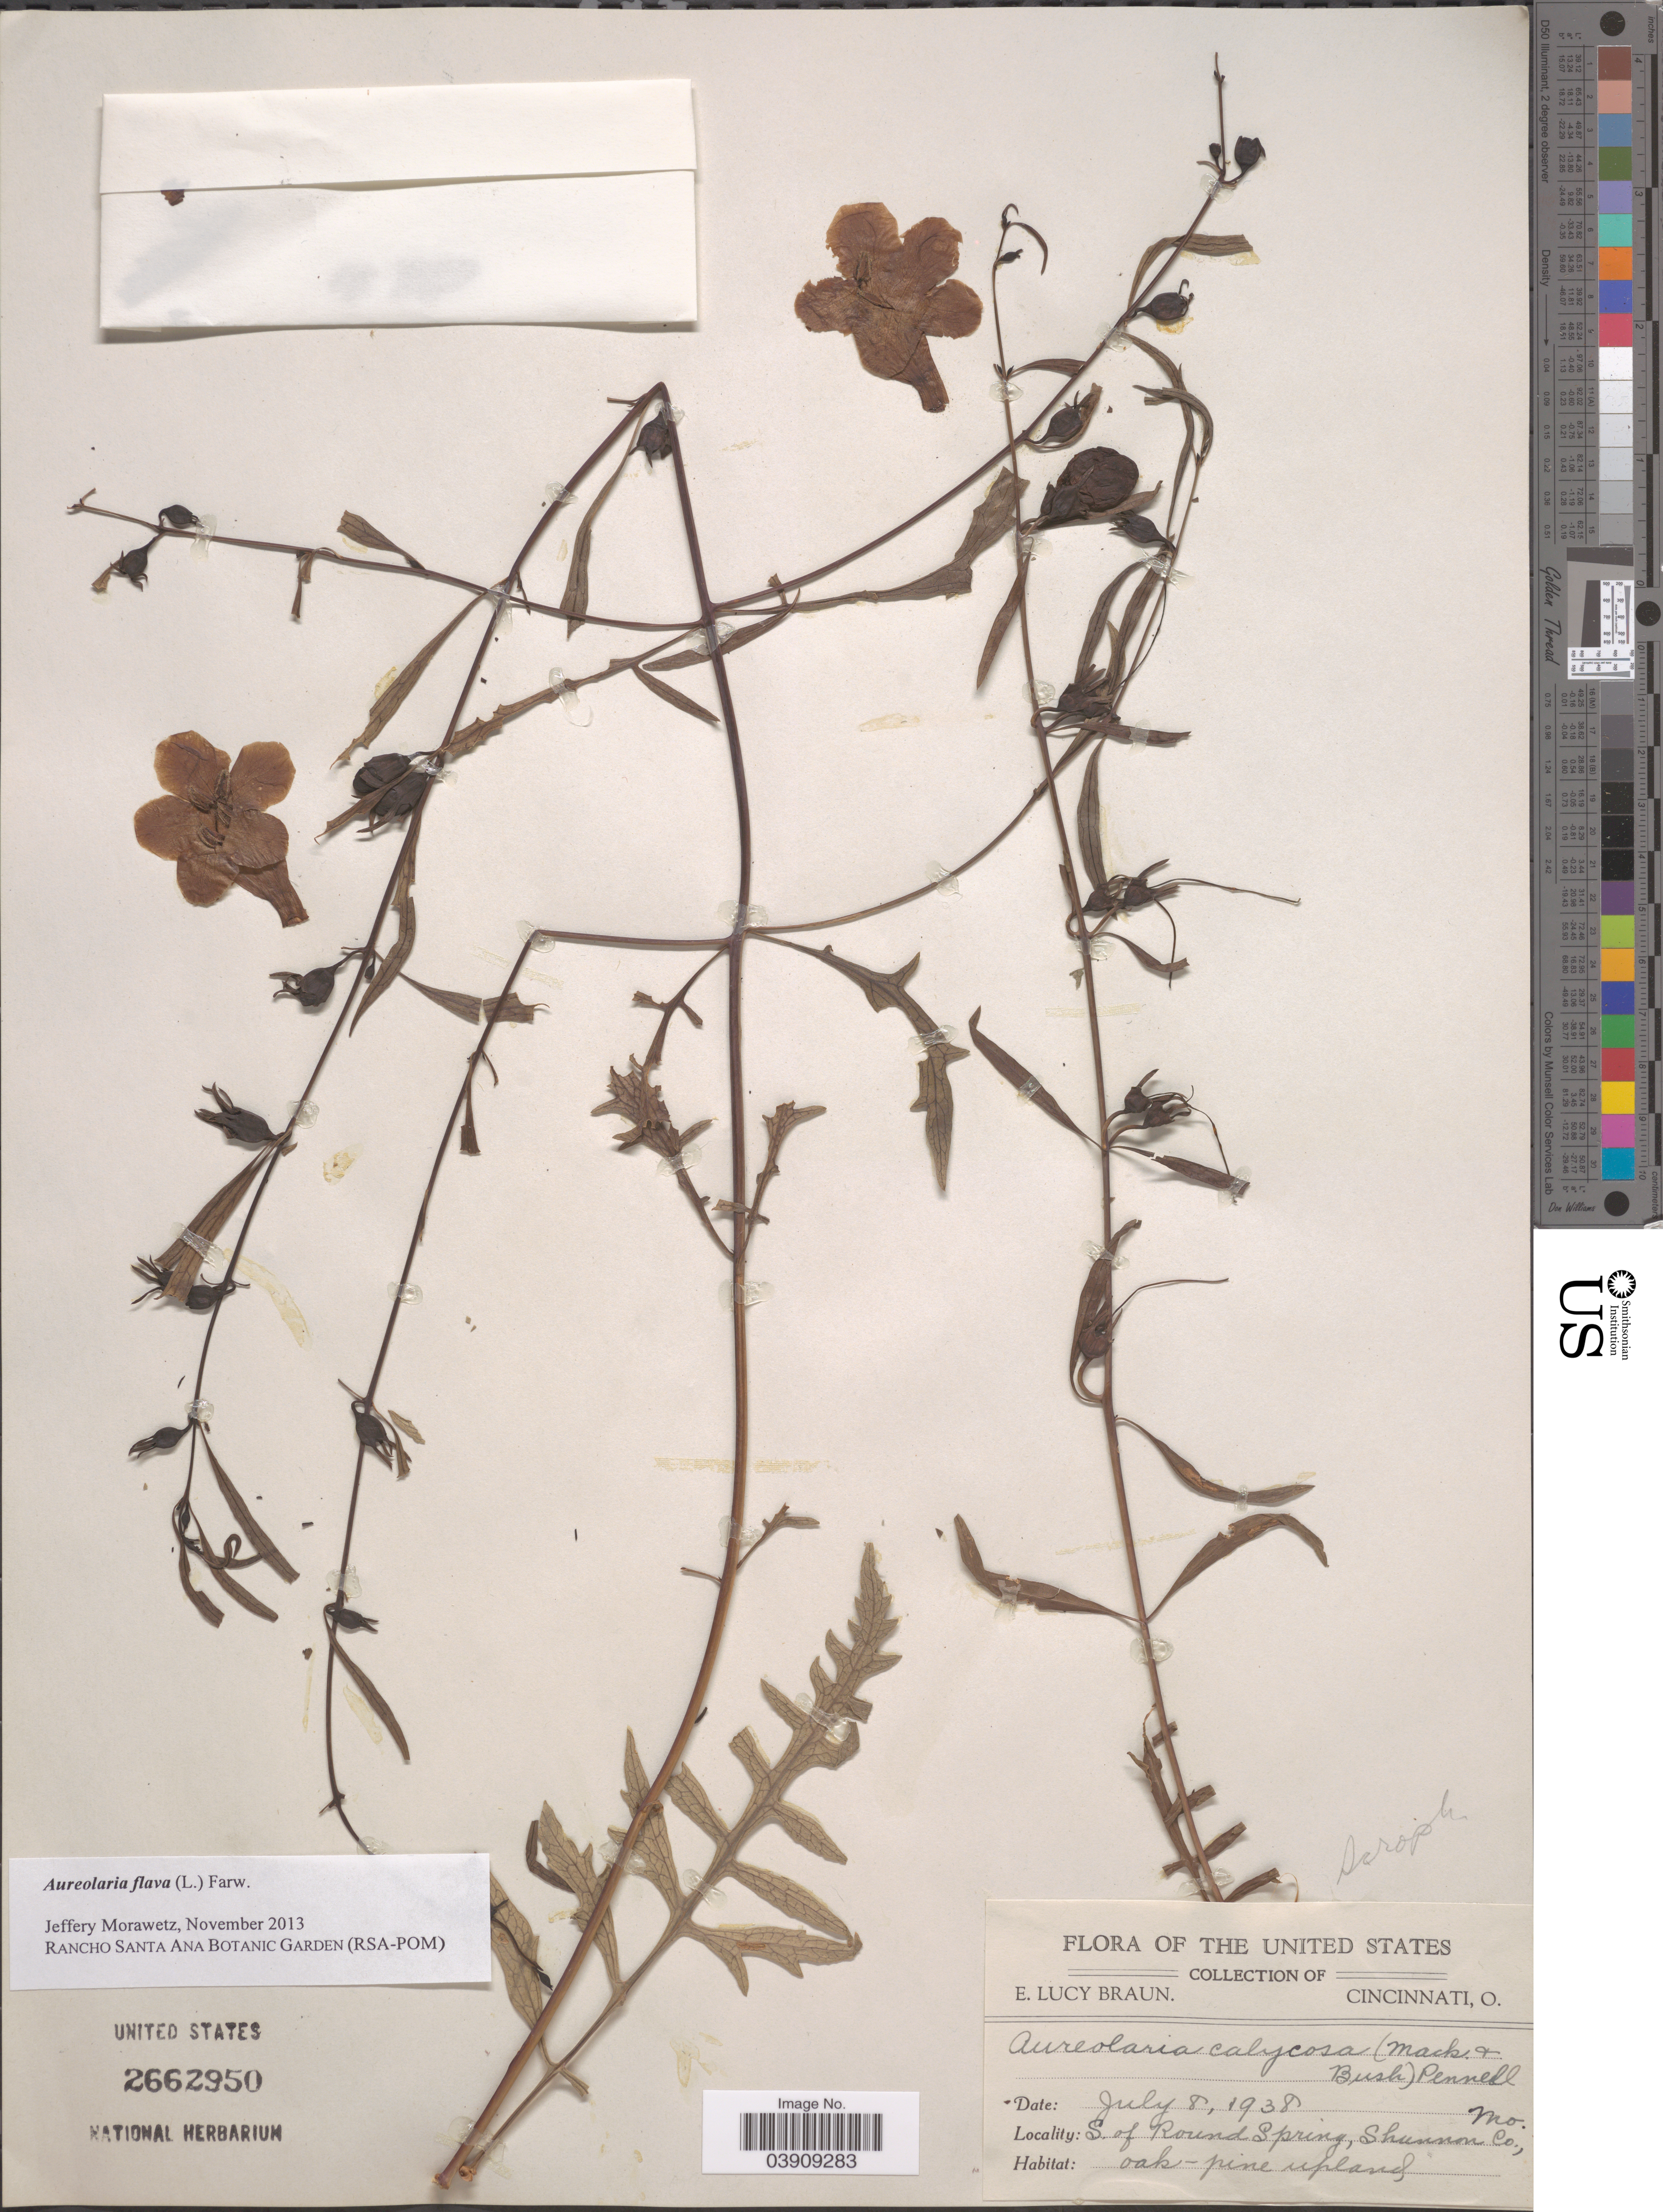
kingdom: Plantae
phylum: Tracheophyta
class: Magnoliopsida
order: Lamiales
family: Orobanchaceae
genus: Aureolaria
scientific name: Aureolaria flava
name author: (L.) Farw.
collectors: E. L. Braun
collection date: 1938-07-08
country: United States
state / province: Missouri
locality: S. of Round Spring, Shunnon Co.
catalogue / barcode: US 2662950